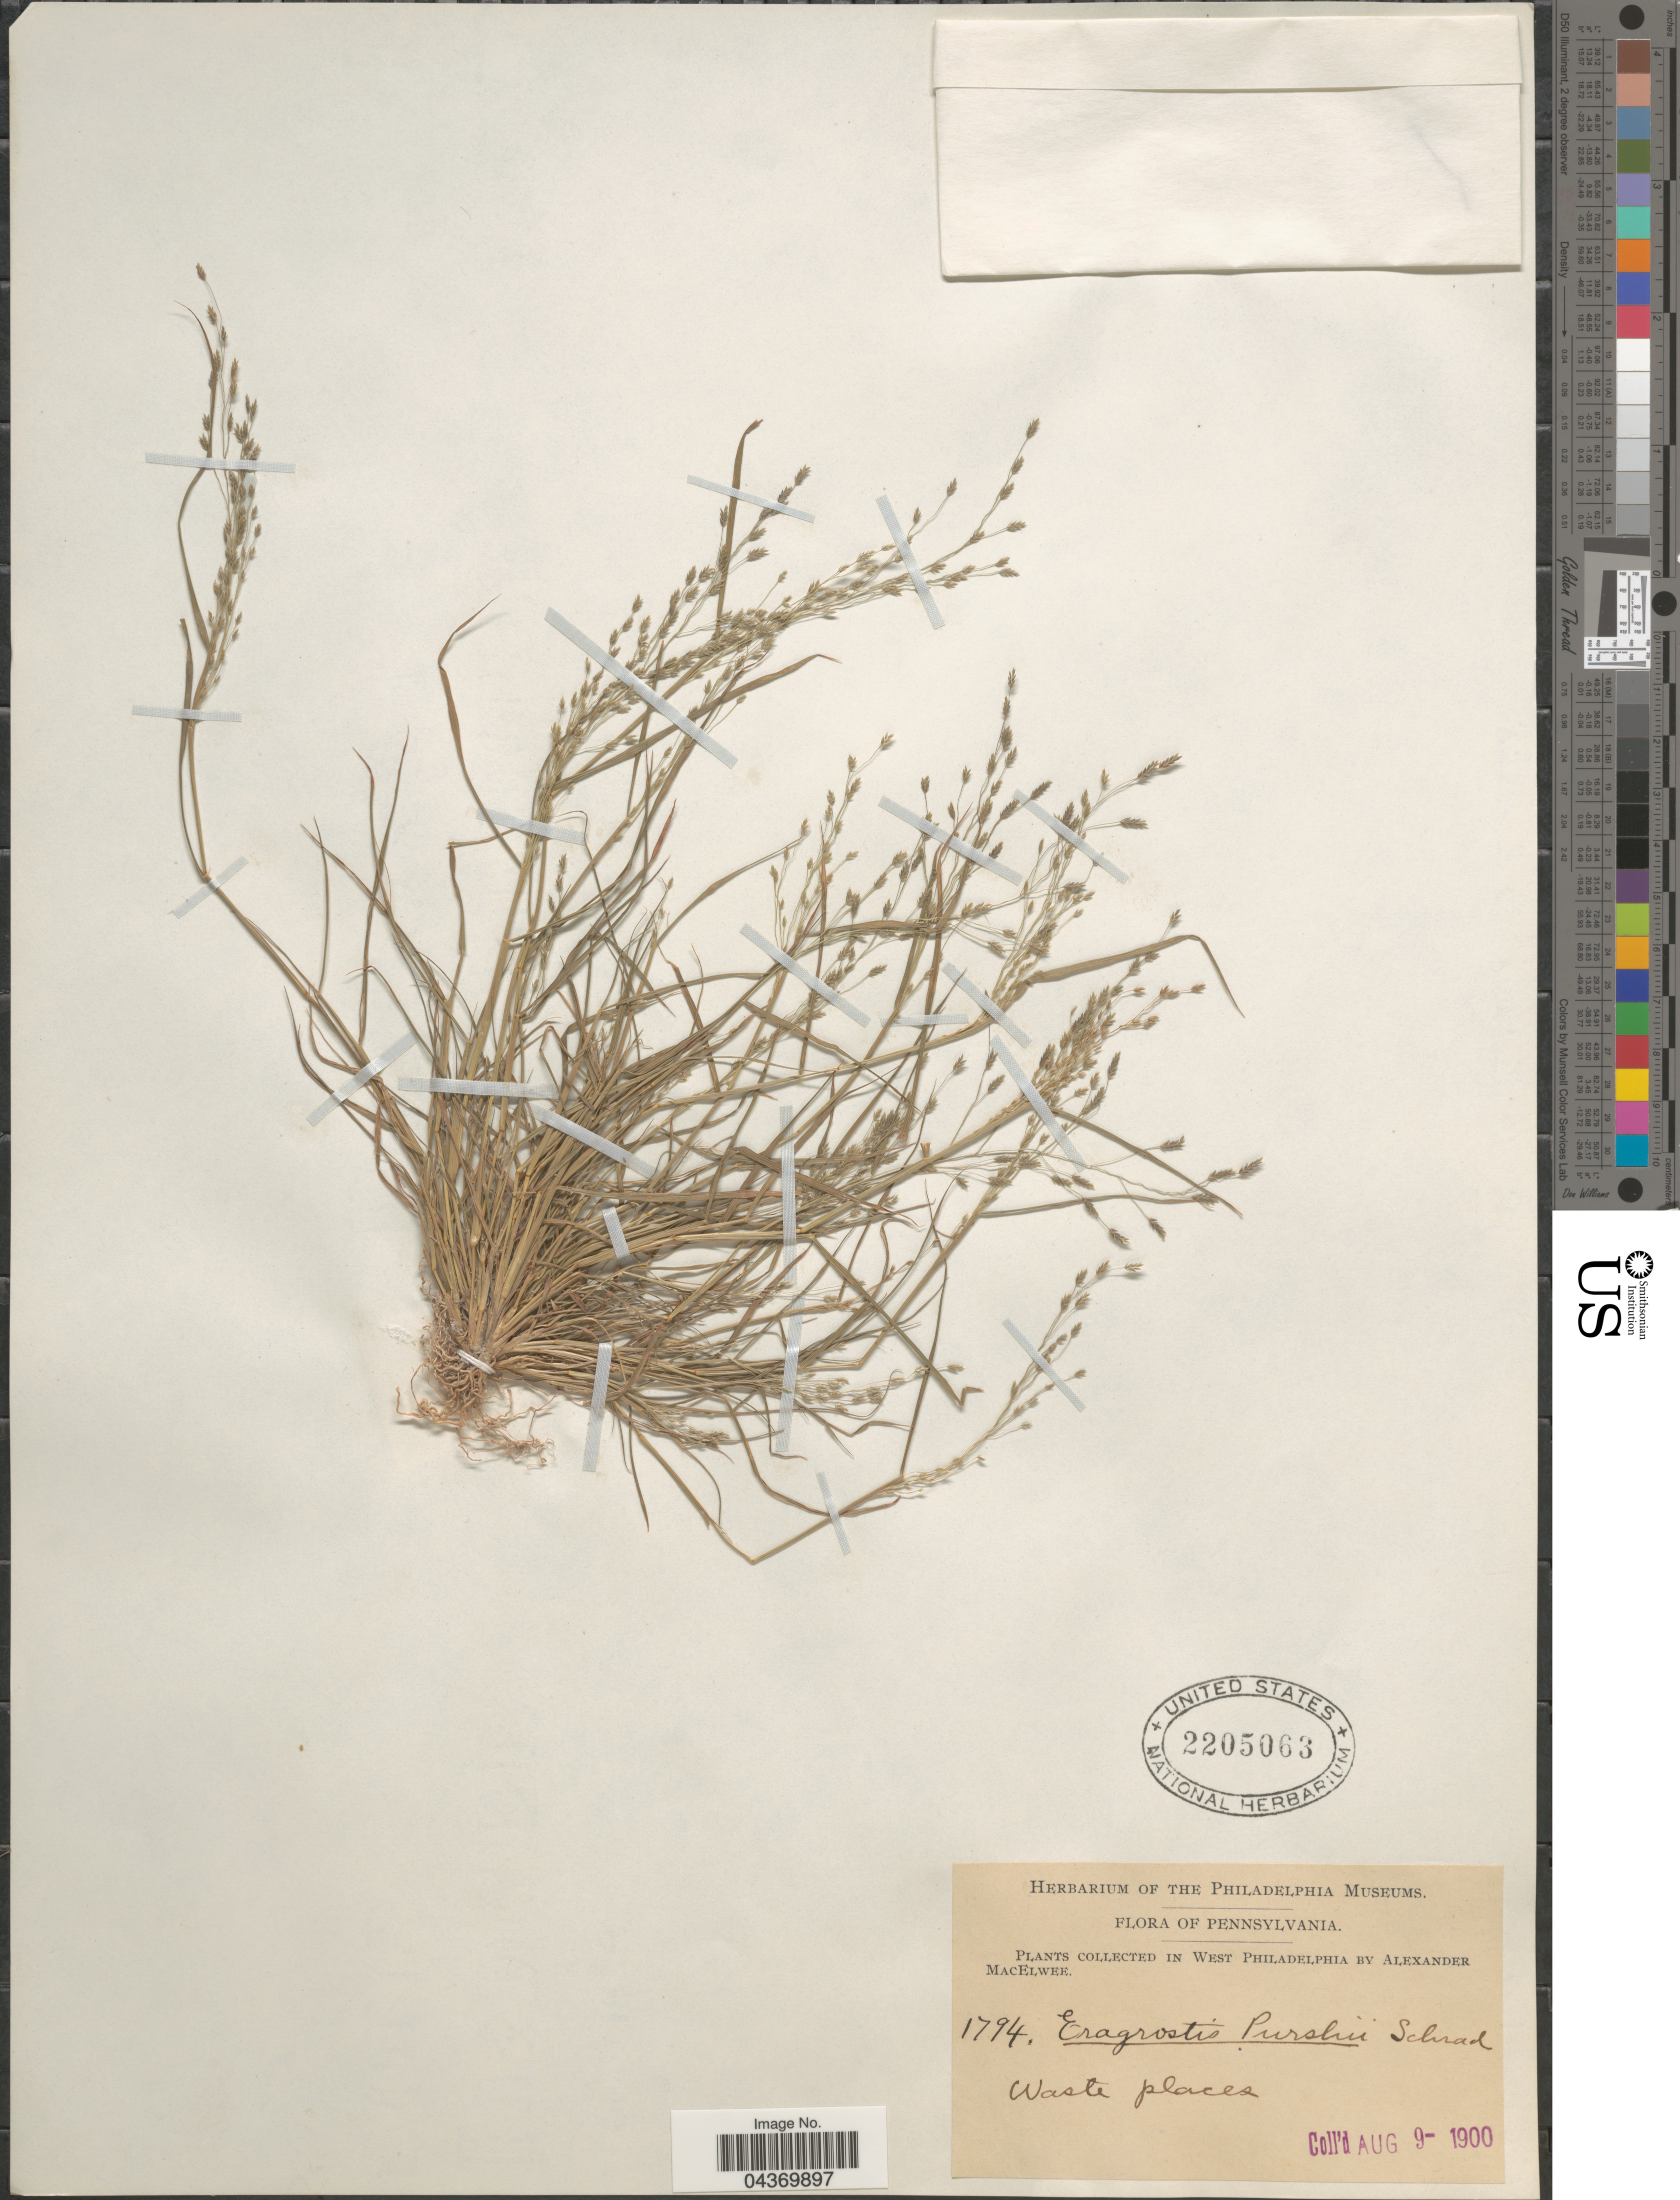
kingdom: Plantae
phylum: Tracheophyta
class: Liliopsida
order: Poales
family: Poaceae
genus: Eragrostis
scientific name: Eragrostis pectinacea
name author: (Michx.) Nees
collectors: A. MacElwee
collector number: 1794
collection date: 1900-08-09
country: United States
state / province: Pennsylvania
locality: In West Philadelphia.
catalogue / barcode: US 2205063